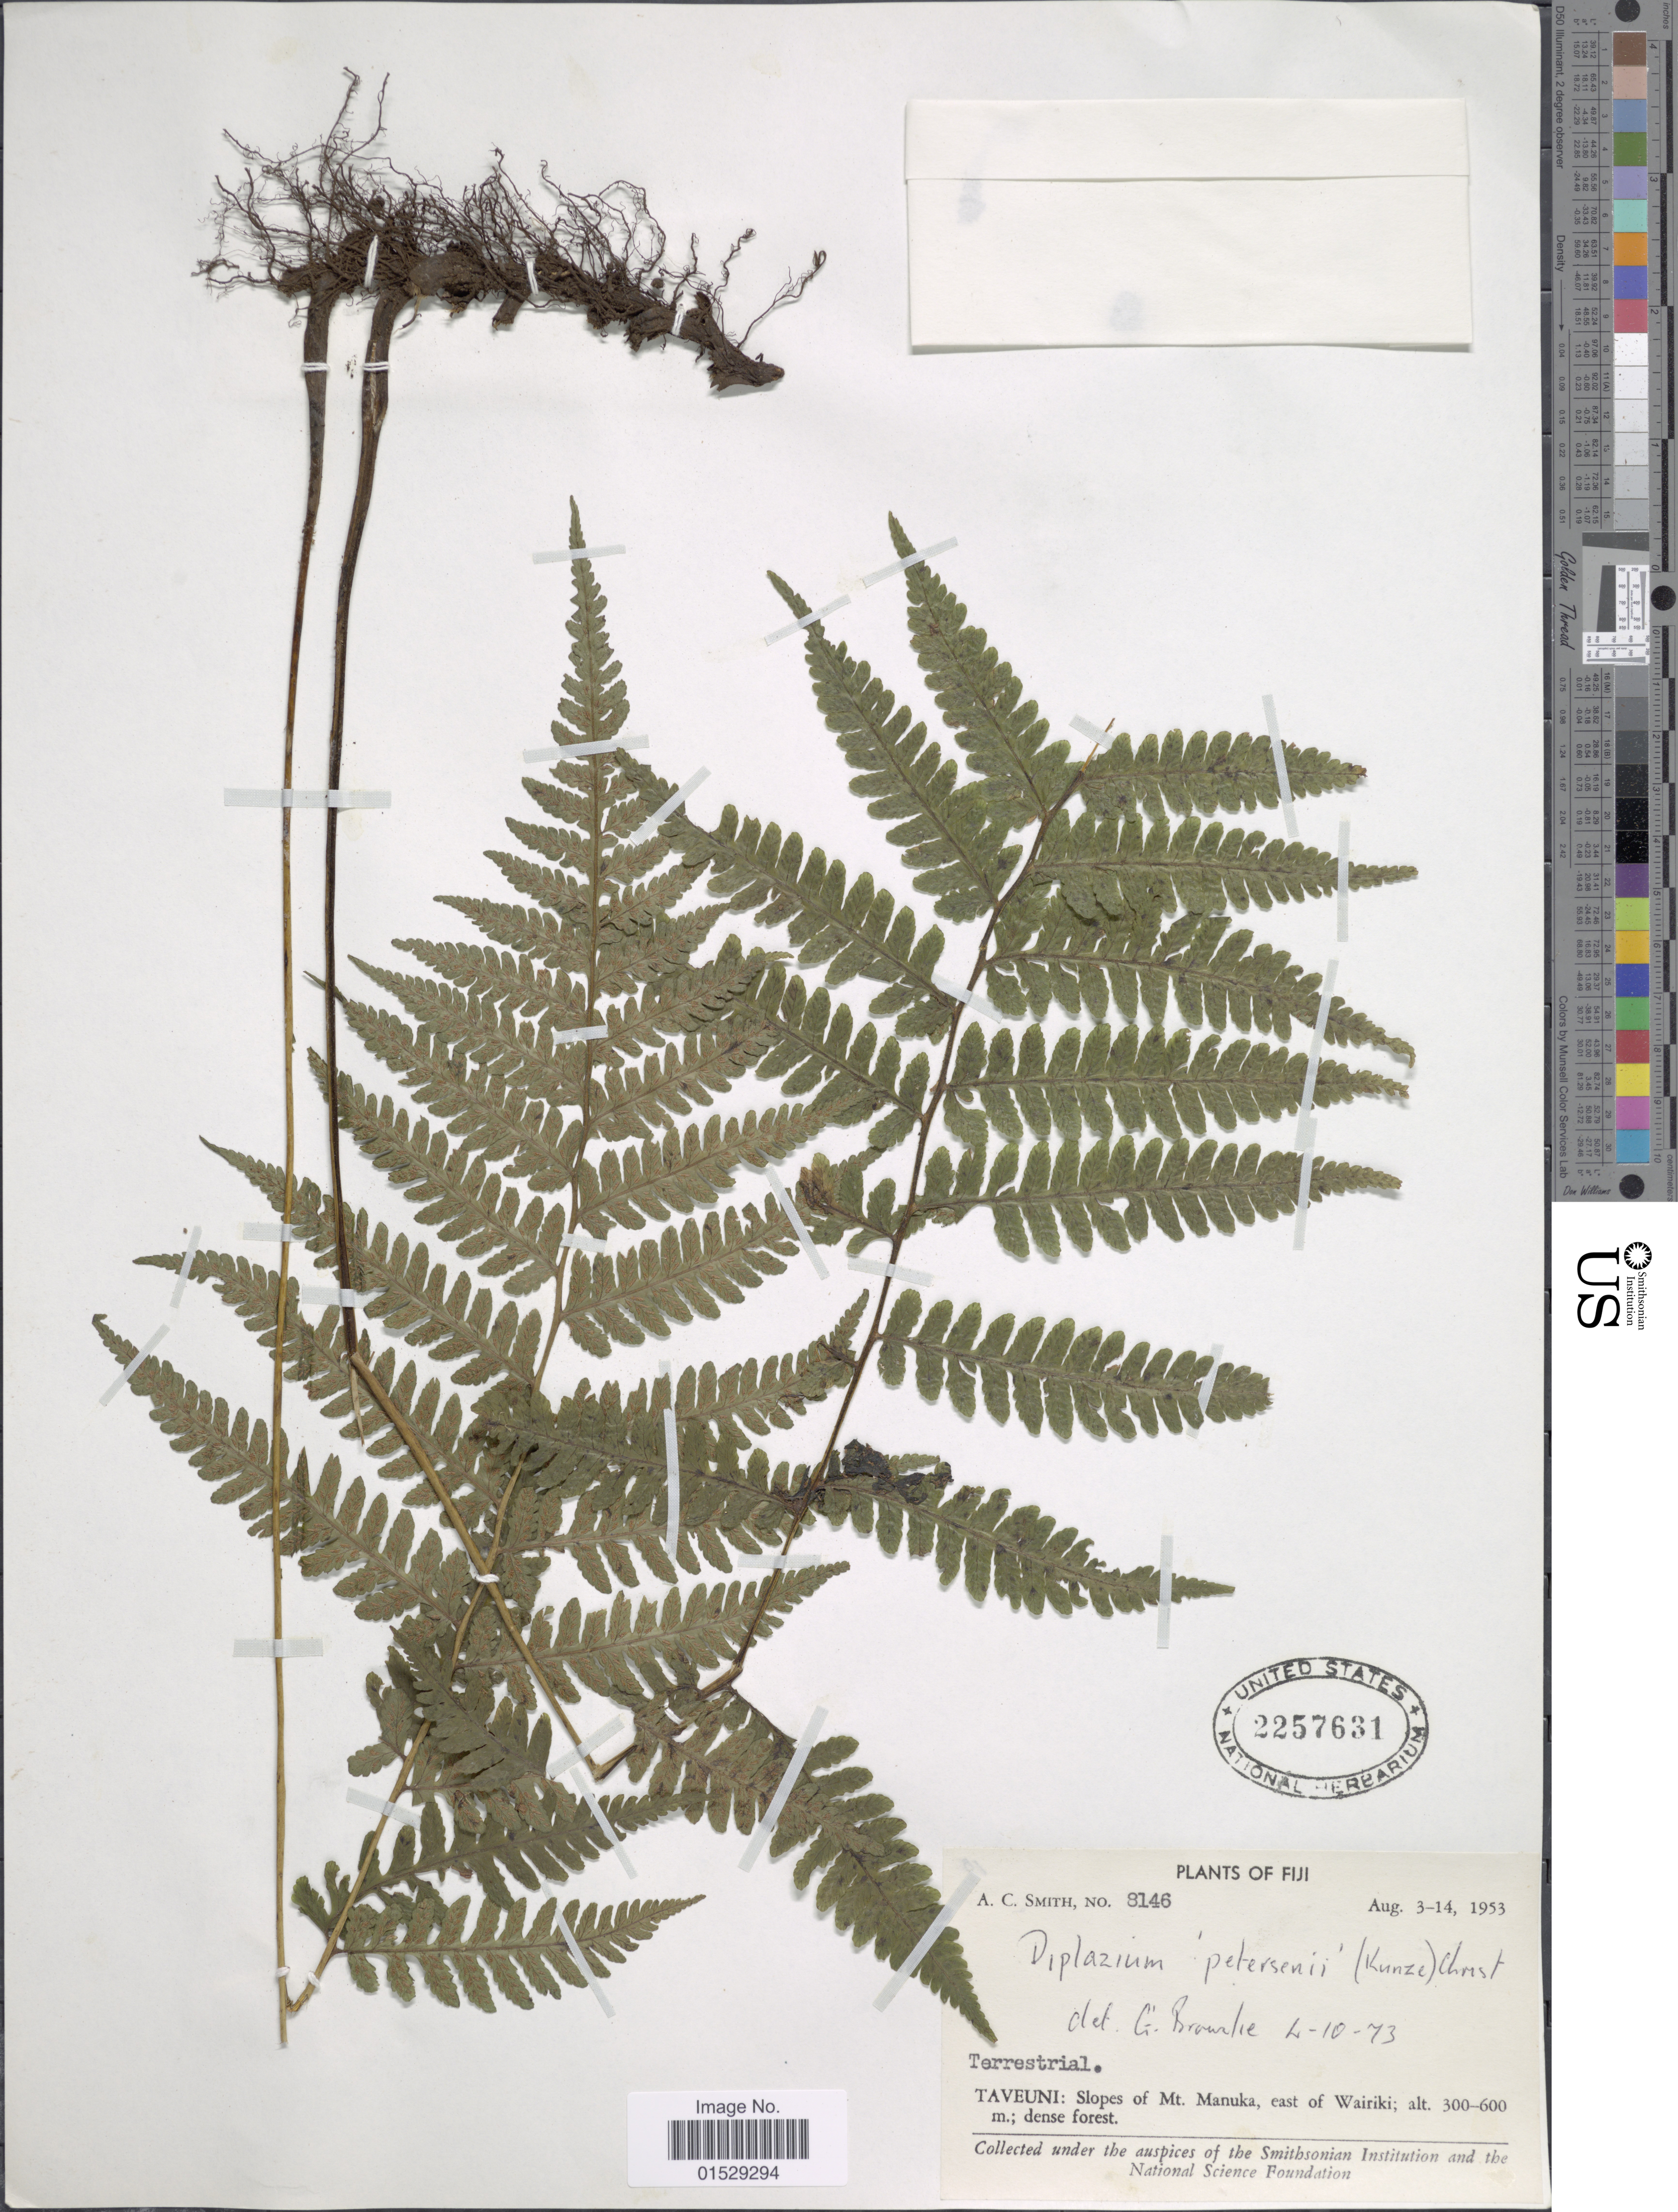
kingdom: Plantae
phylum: Tracheophyta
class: Polypodiopsida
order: Polypodiales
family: Athyriaceae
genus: Deparia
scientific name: Deparia petersenii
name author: (Kunze) M. Kato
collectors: A. C. Smith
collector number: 8146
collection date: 1953-08-03/1953-08-14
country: Fiji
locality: Fiji, Taveuni: slopes of Mt. Manuka, east of Wairiki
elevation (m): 300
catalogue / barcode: US 2257631